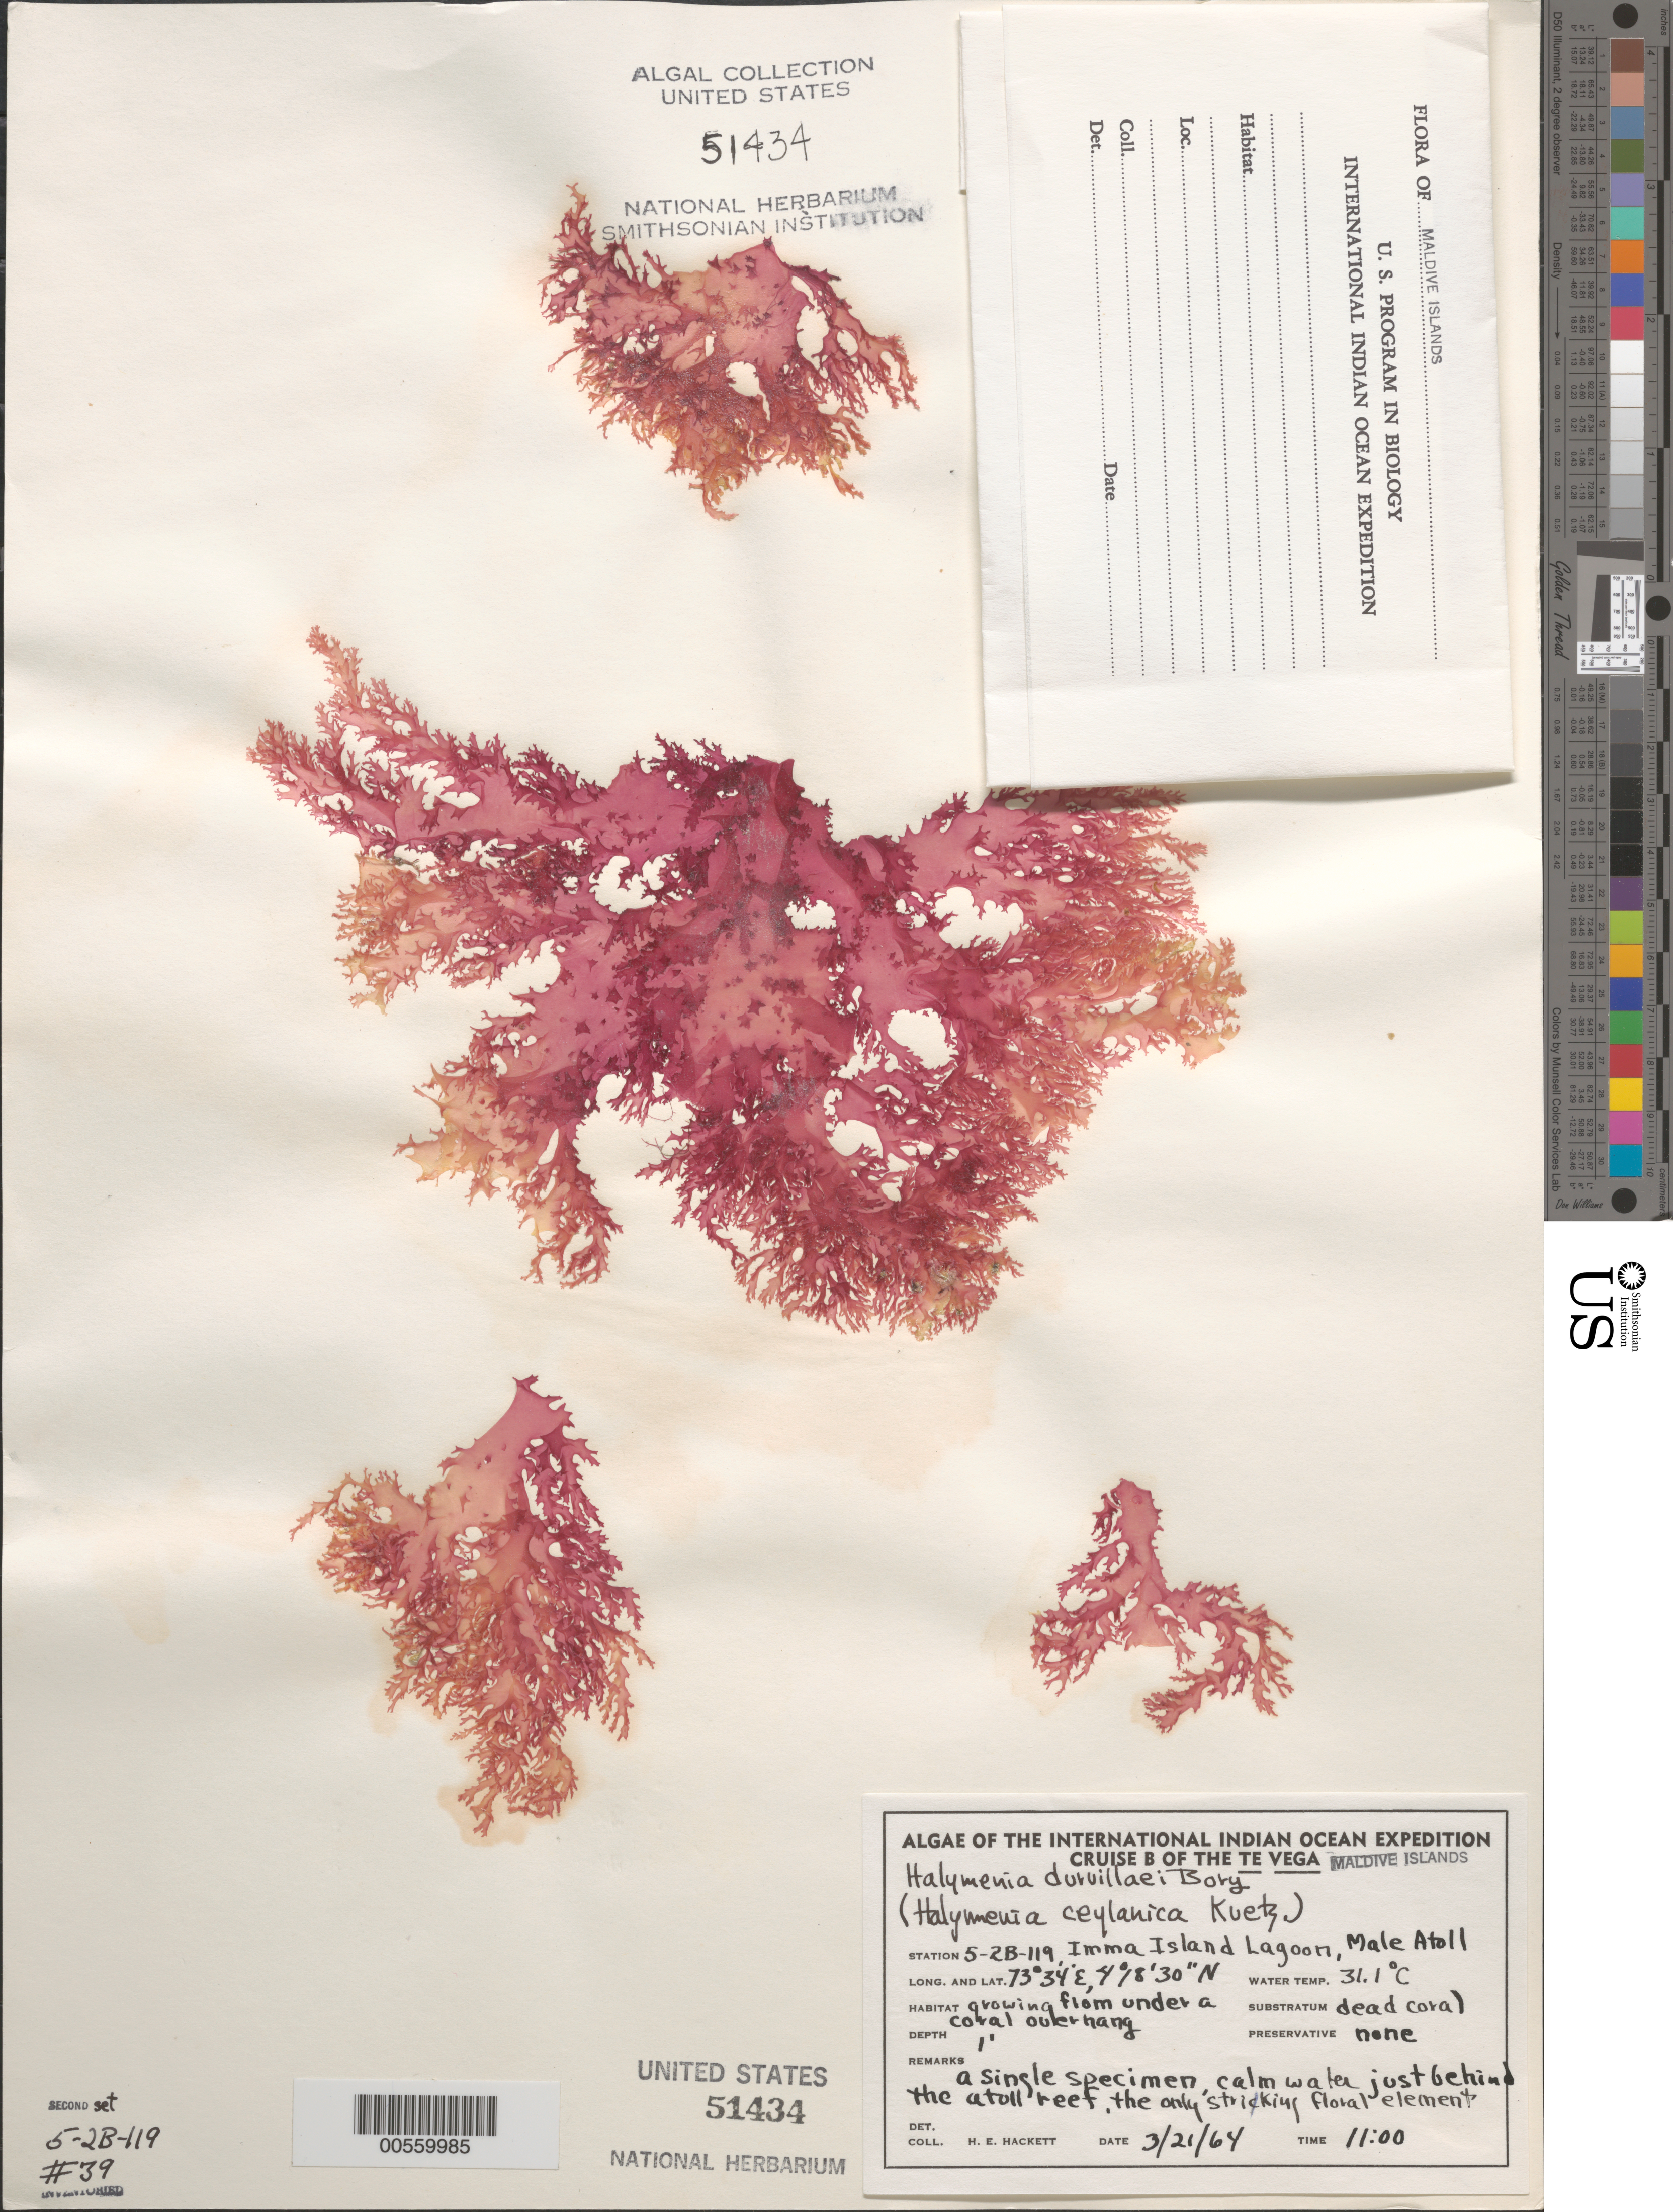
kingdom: Plantae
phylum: Rhodophyta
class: Florideophyceae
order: Halymeniales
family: Halymeniaceae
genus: Halymenia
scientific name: Halymenia durvillaei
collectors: H. E. Hackett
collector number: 39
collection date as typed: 21 Mar 1964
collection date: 1964-03-21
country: Maldive Islands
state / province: Kaafu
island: Imma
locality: lagoon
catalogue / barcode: US 51434